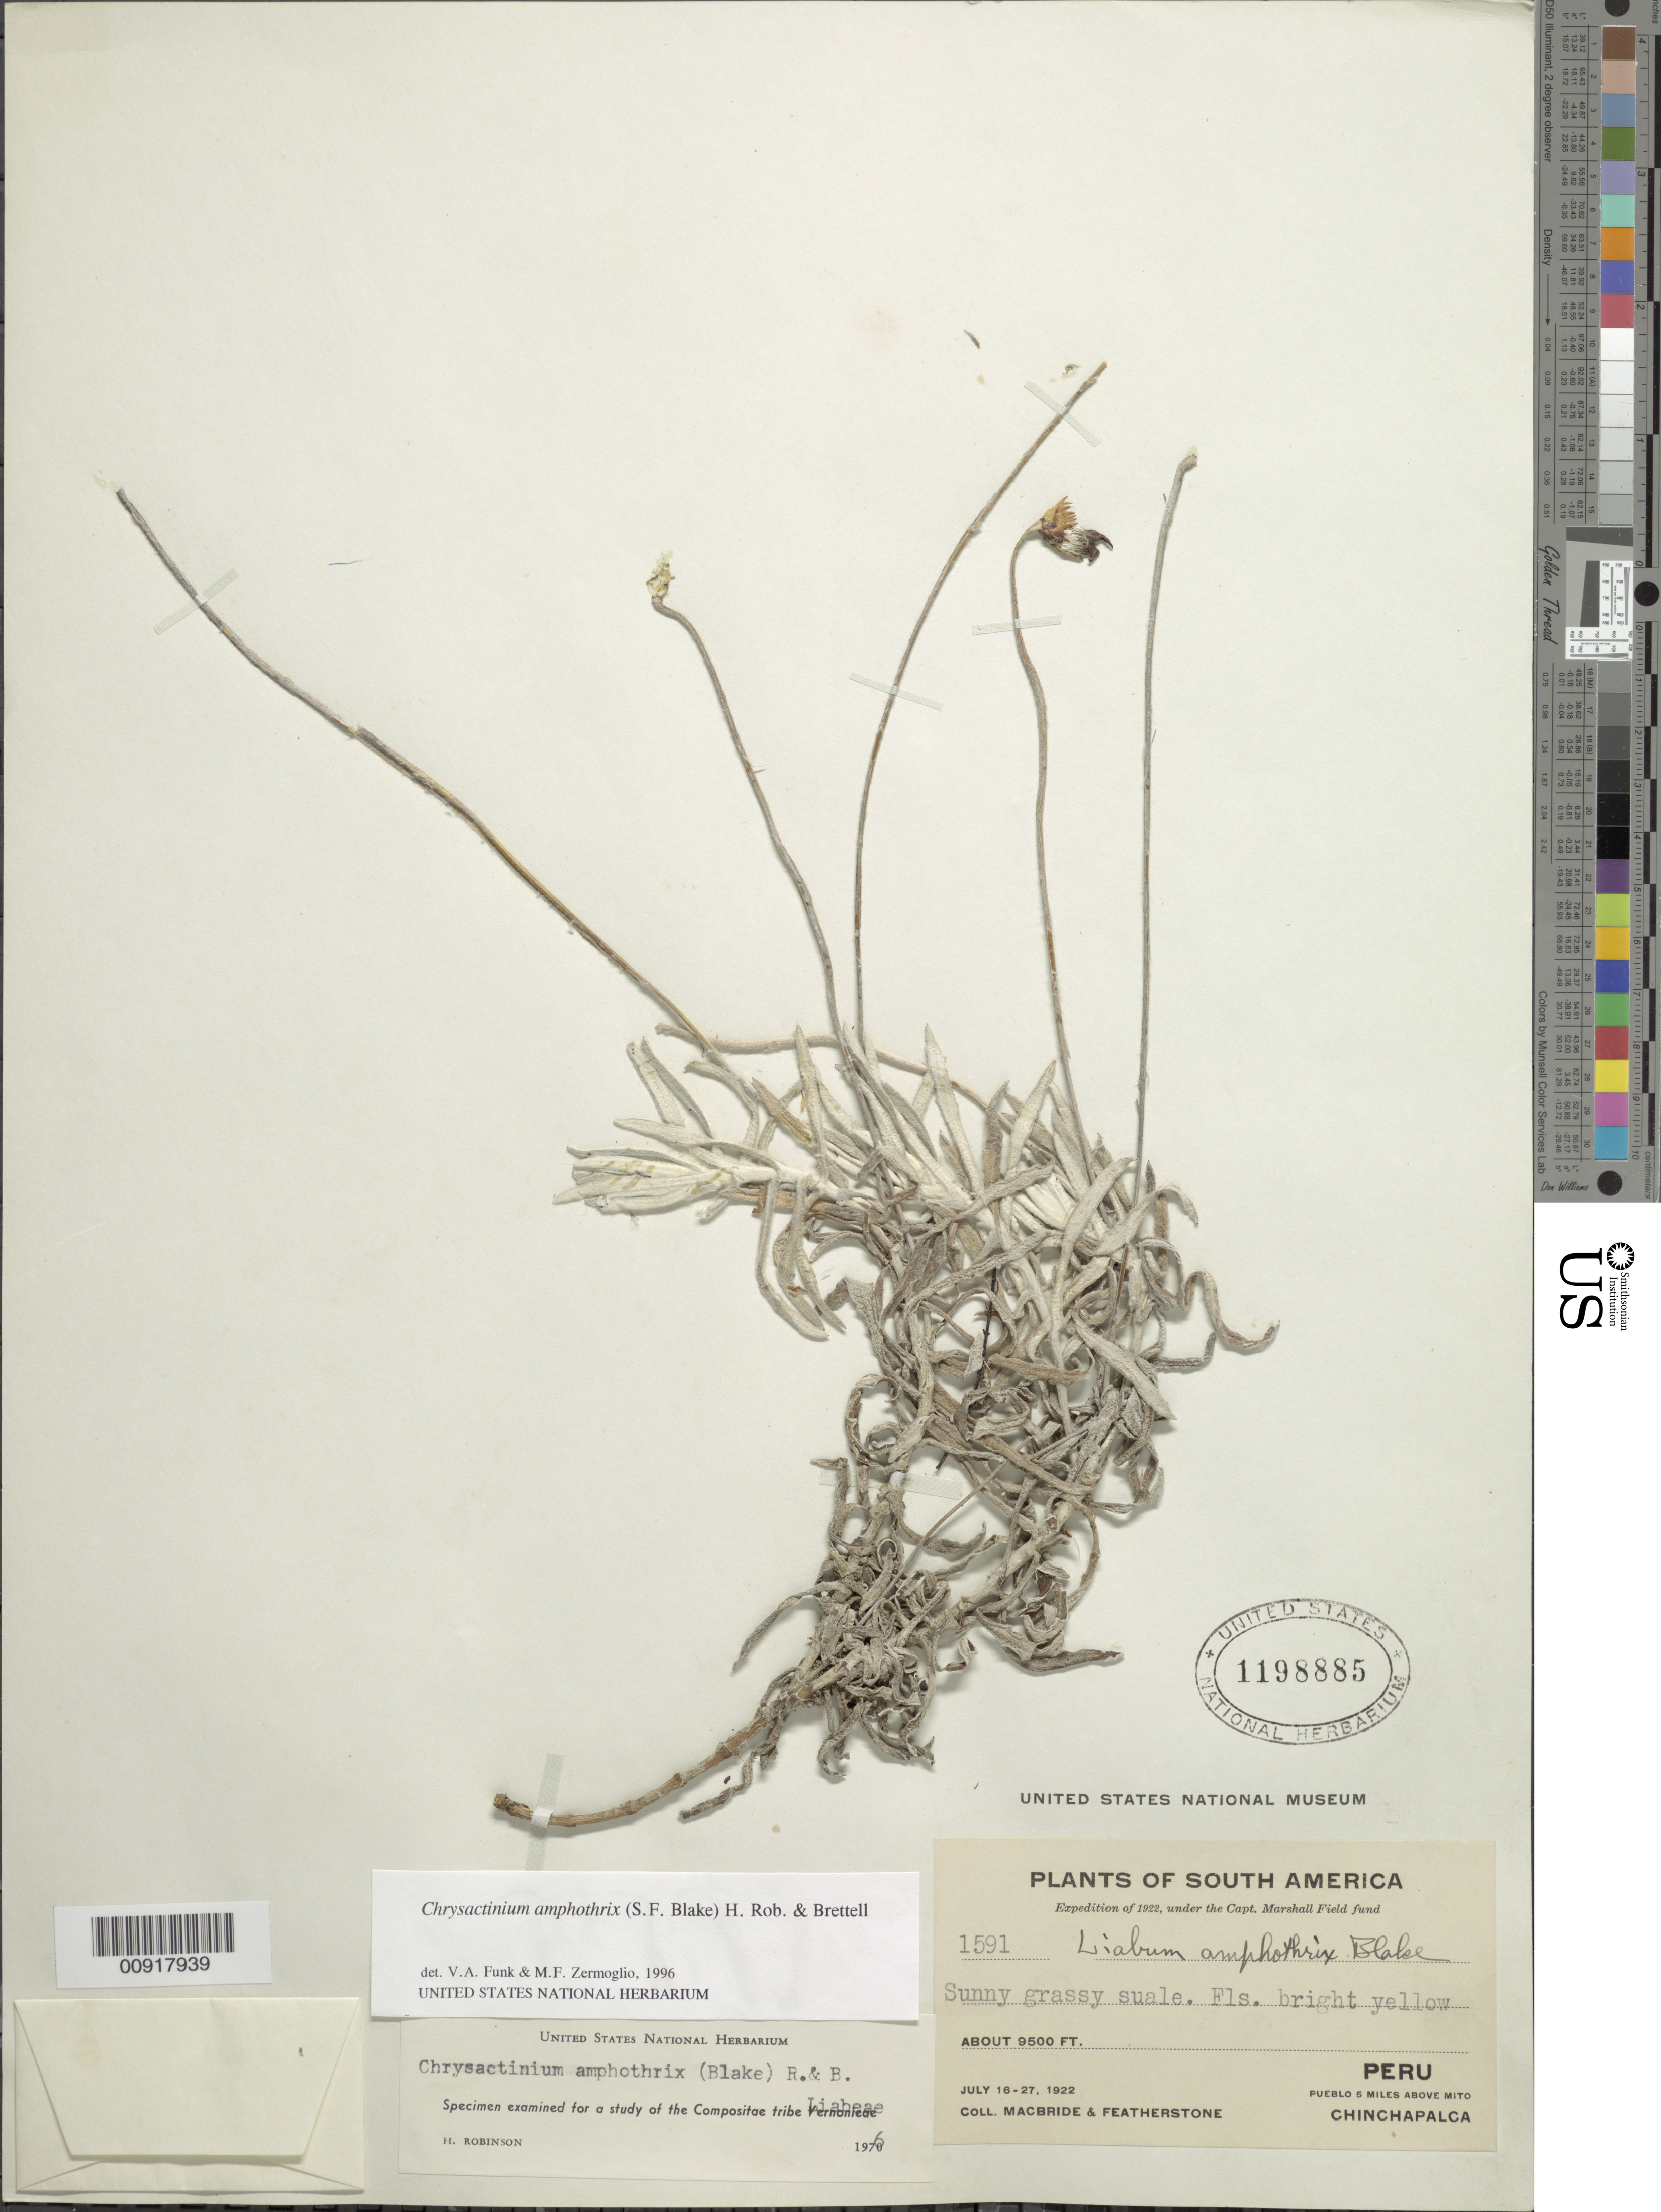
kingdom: Plantae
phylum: Tracheophyta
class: Magnoliopsida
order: Asterales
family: Asteraceae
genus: Chrysactinium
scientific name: Chrysactinium amphothrix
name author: (S.F. Blake) H. Rob. & Brettell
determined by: Funk, V. A.; Zermoglio, M. F.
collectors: J. F. Macbride & -. Featherstone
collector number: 1591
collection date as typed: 16 July 1922 to 27 July 1922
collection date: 1922-07-16/1922-07-27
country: Peru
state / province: Cajamarca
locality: Chinchapalca, Pueblo 5 miles above Mito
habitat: Sunny grassy suale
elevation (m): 2896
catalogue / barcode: US 1198885